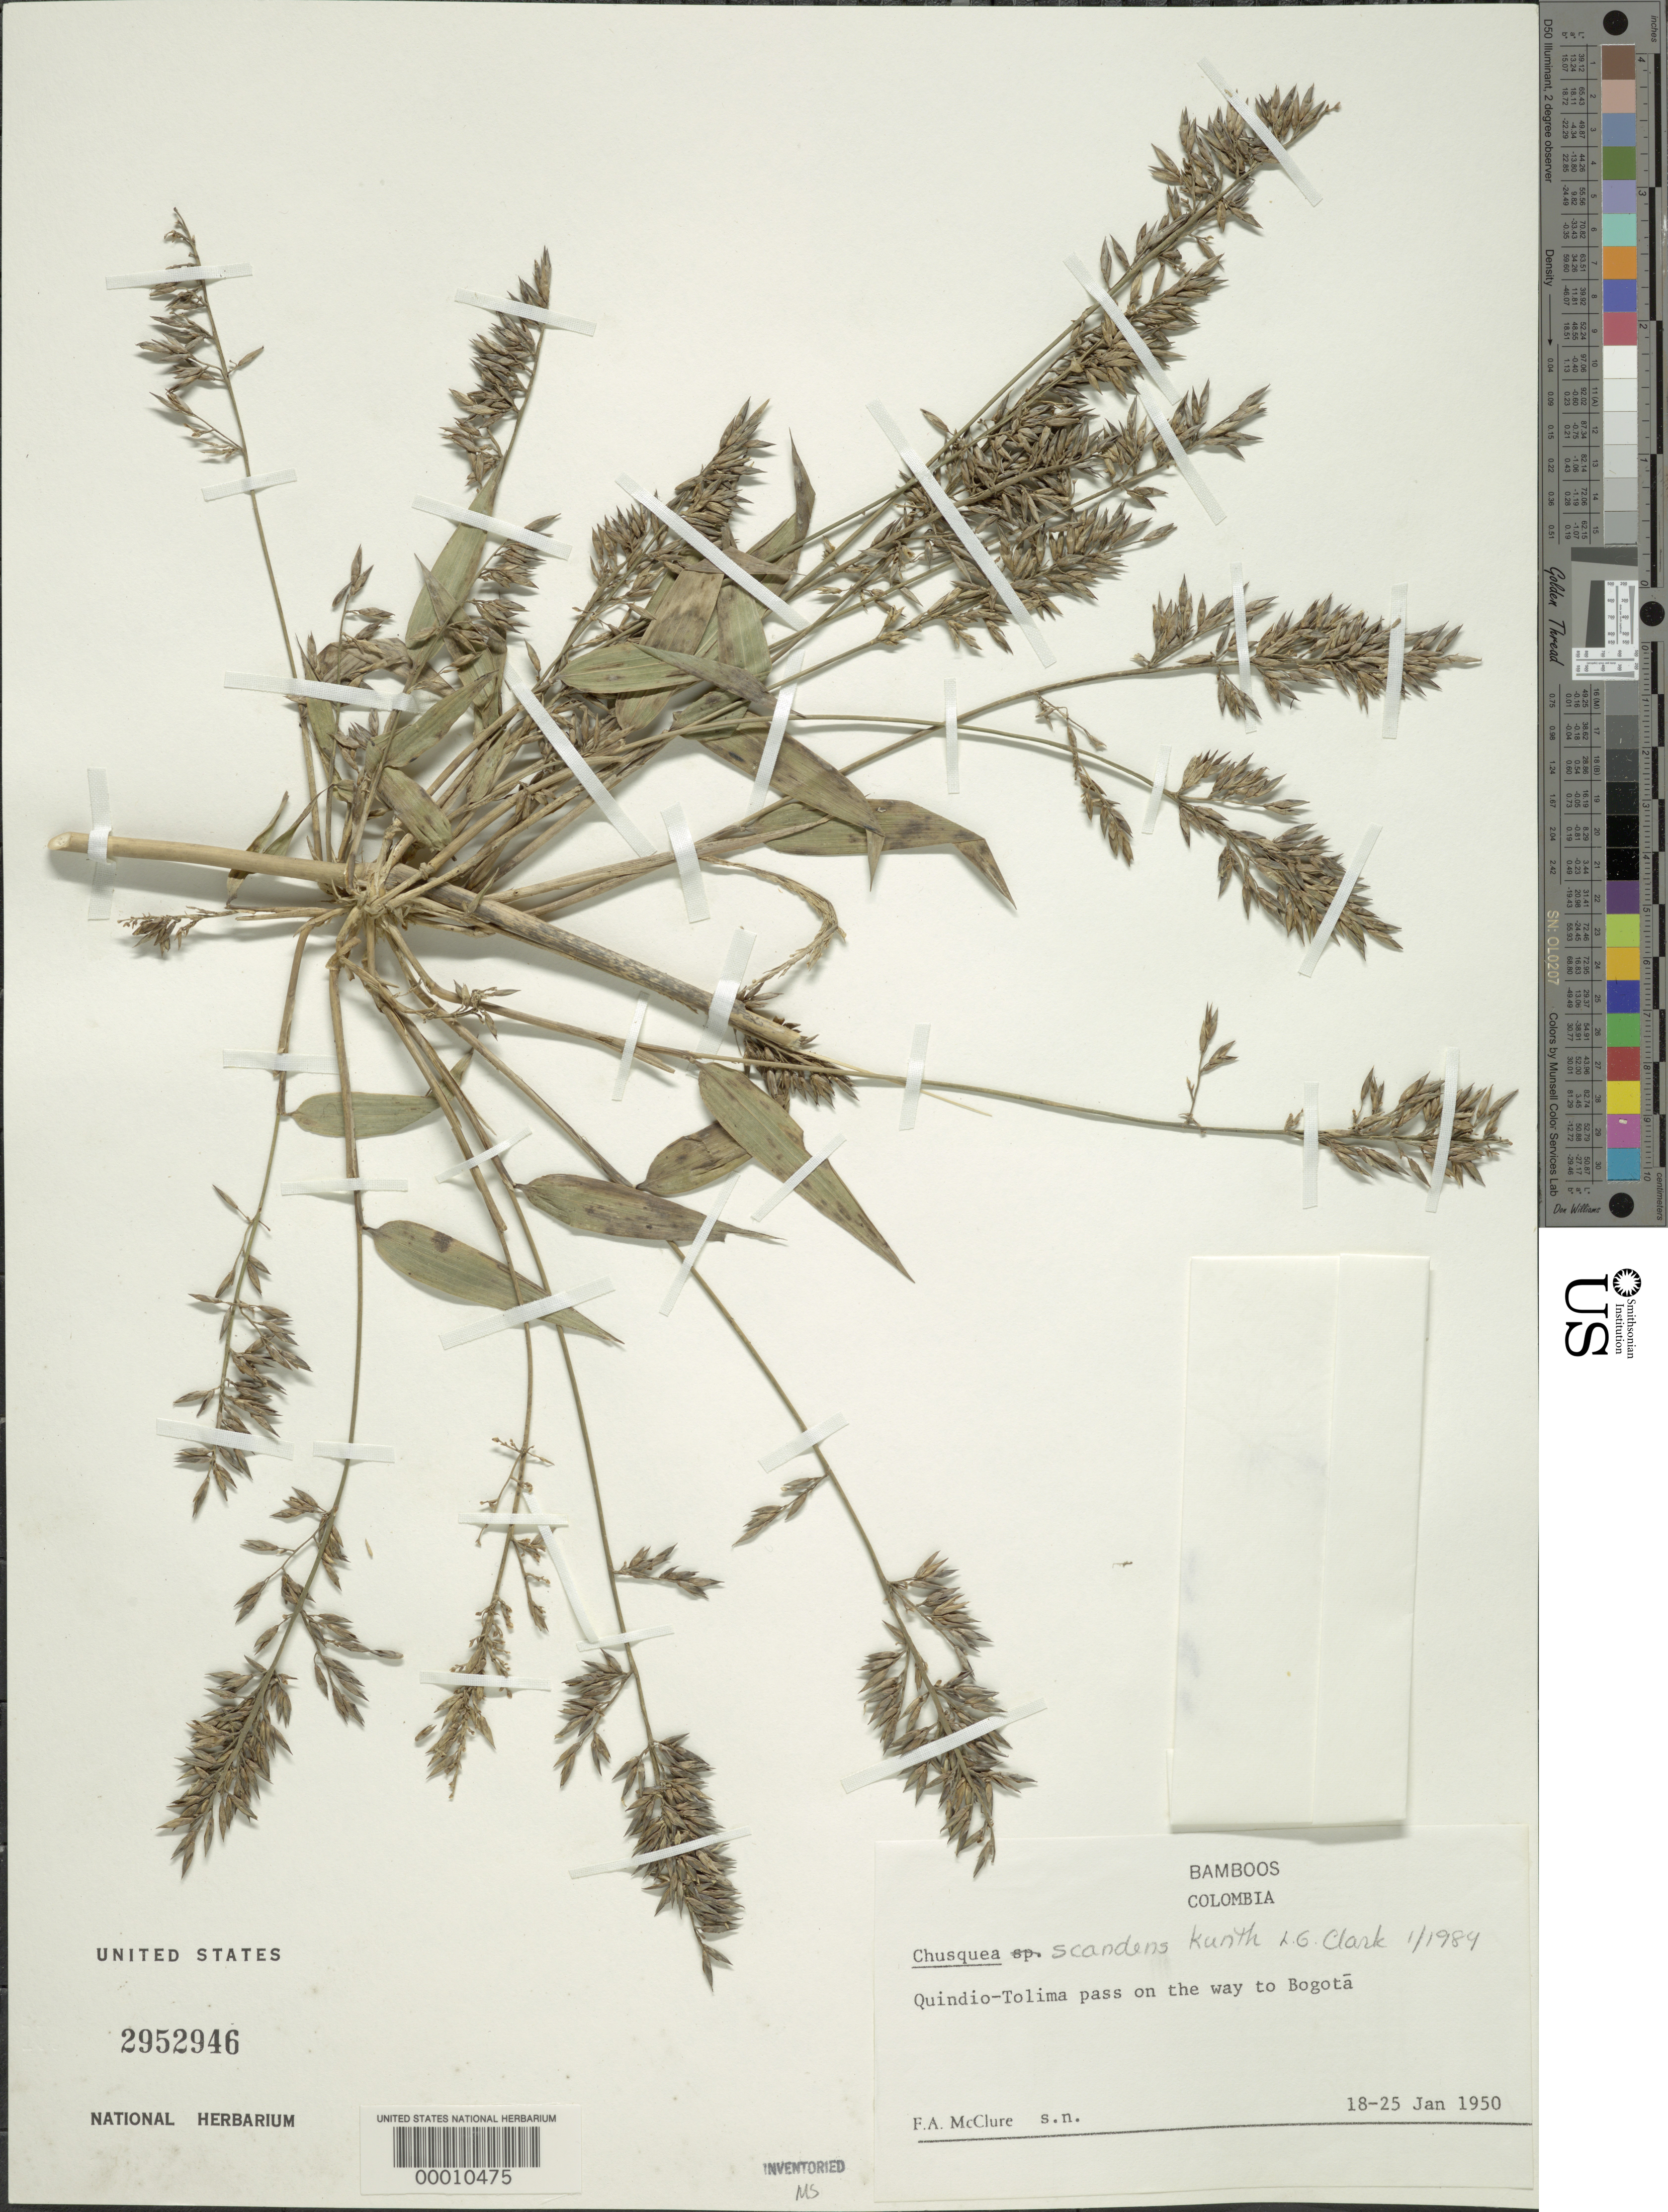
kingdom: Plantae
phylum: Tracheophyta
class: Liliopsida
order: Poales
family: Poaceae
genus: Chusquea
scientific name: Chusquea scandens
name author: Kunth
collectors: F. A. McClure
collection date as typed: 18 Jan 1950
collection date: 1950-01-18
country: Colombia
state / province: Quindío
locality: Tolima, Bogota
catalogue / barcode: US 2952946